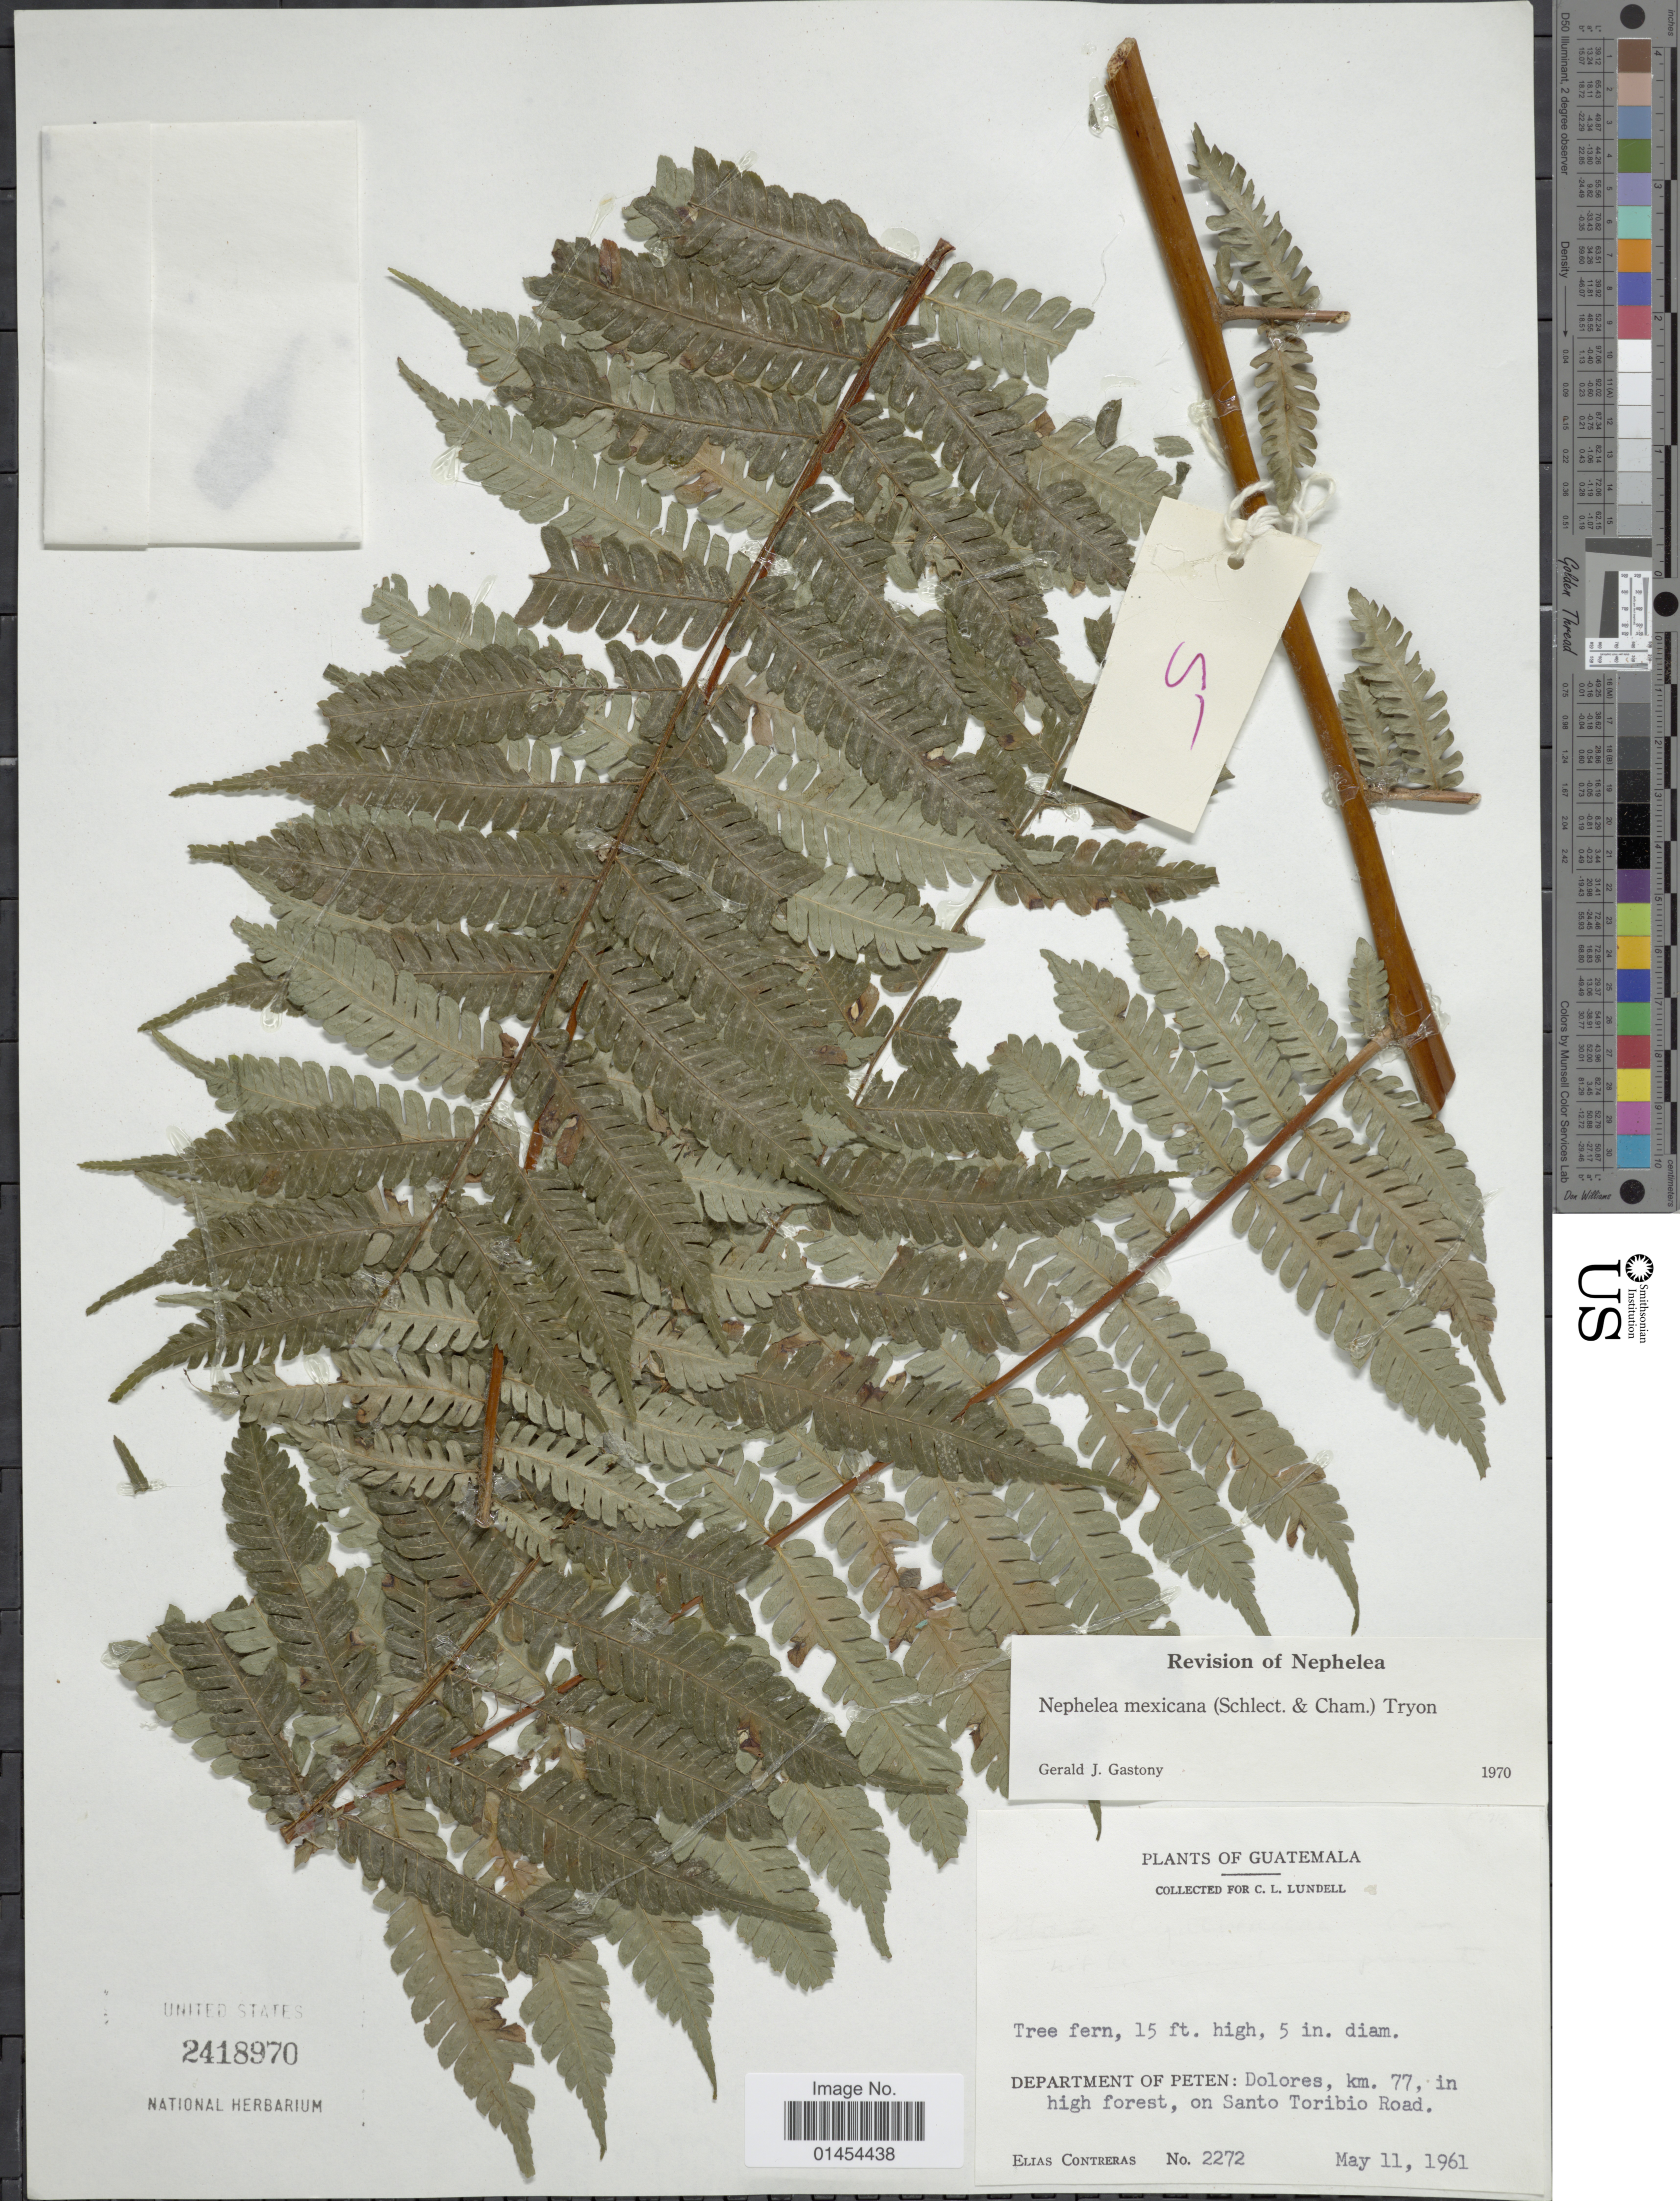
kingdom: Plantae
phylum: Tracheophyta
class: Polypodiopsida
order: Cyatheales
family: Cyatheaceae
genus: Alsophila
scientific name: Alsophila firma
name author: (Baker) D.S. Conant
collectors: E. Contreras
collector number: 2272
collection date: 1961-05-11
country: Guatemala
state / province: El Petén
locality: Dolores, km. 77, in high forest, on Santo Toribio Road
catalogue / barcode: US 2418970